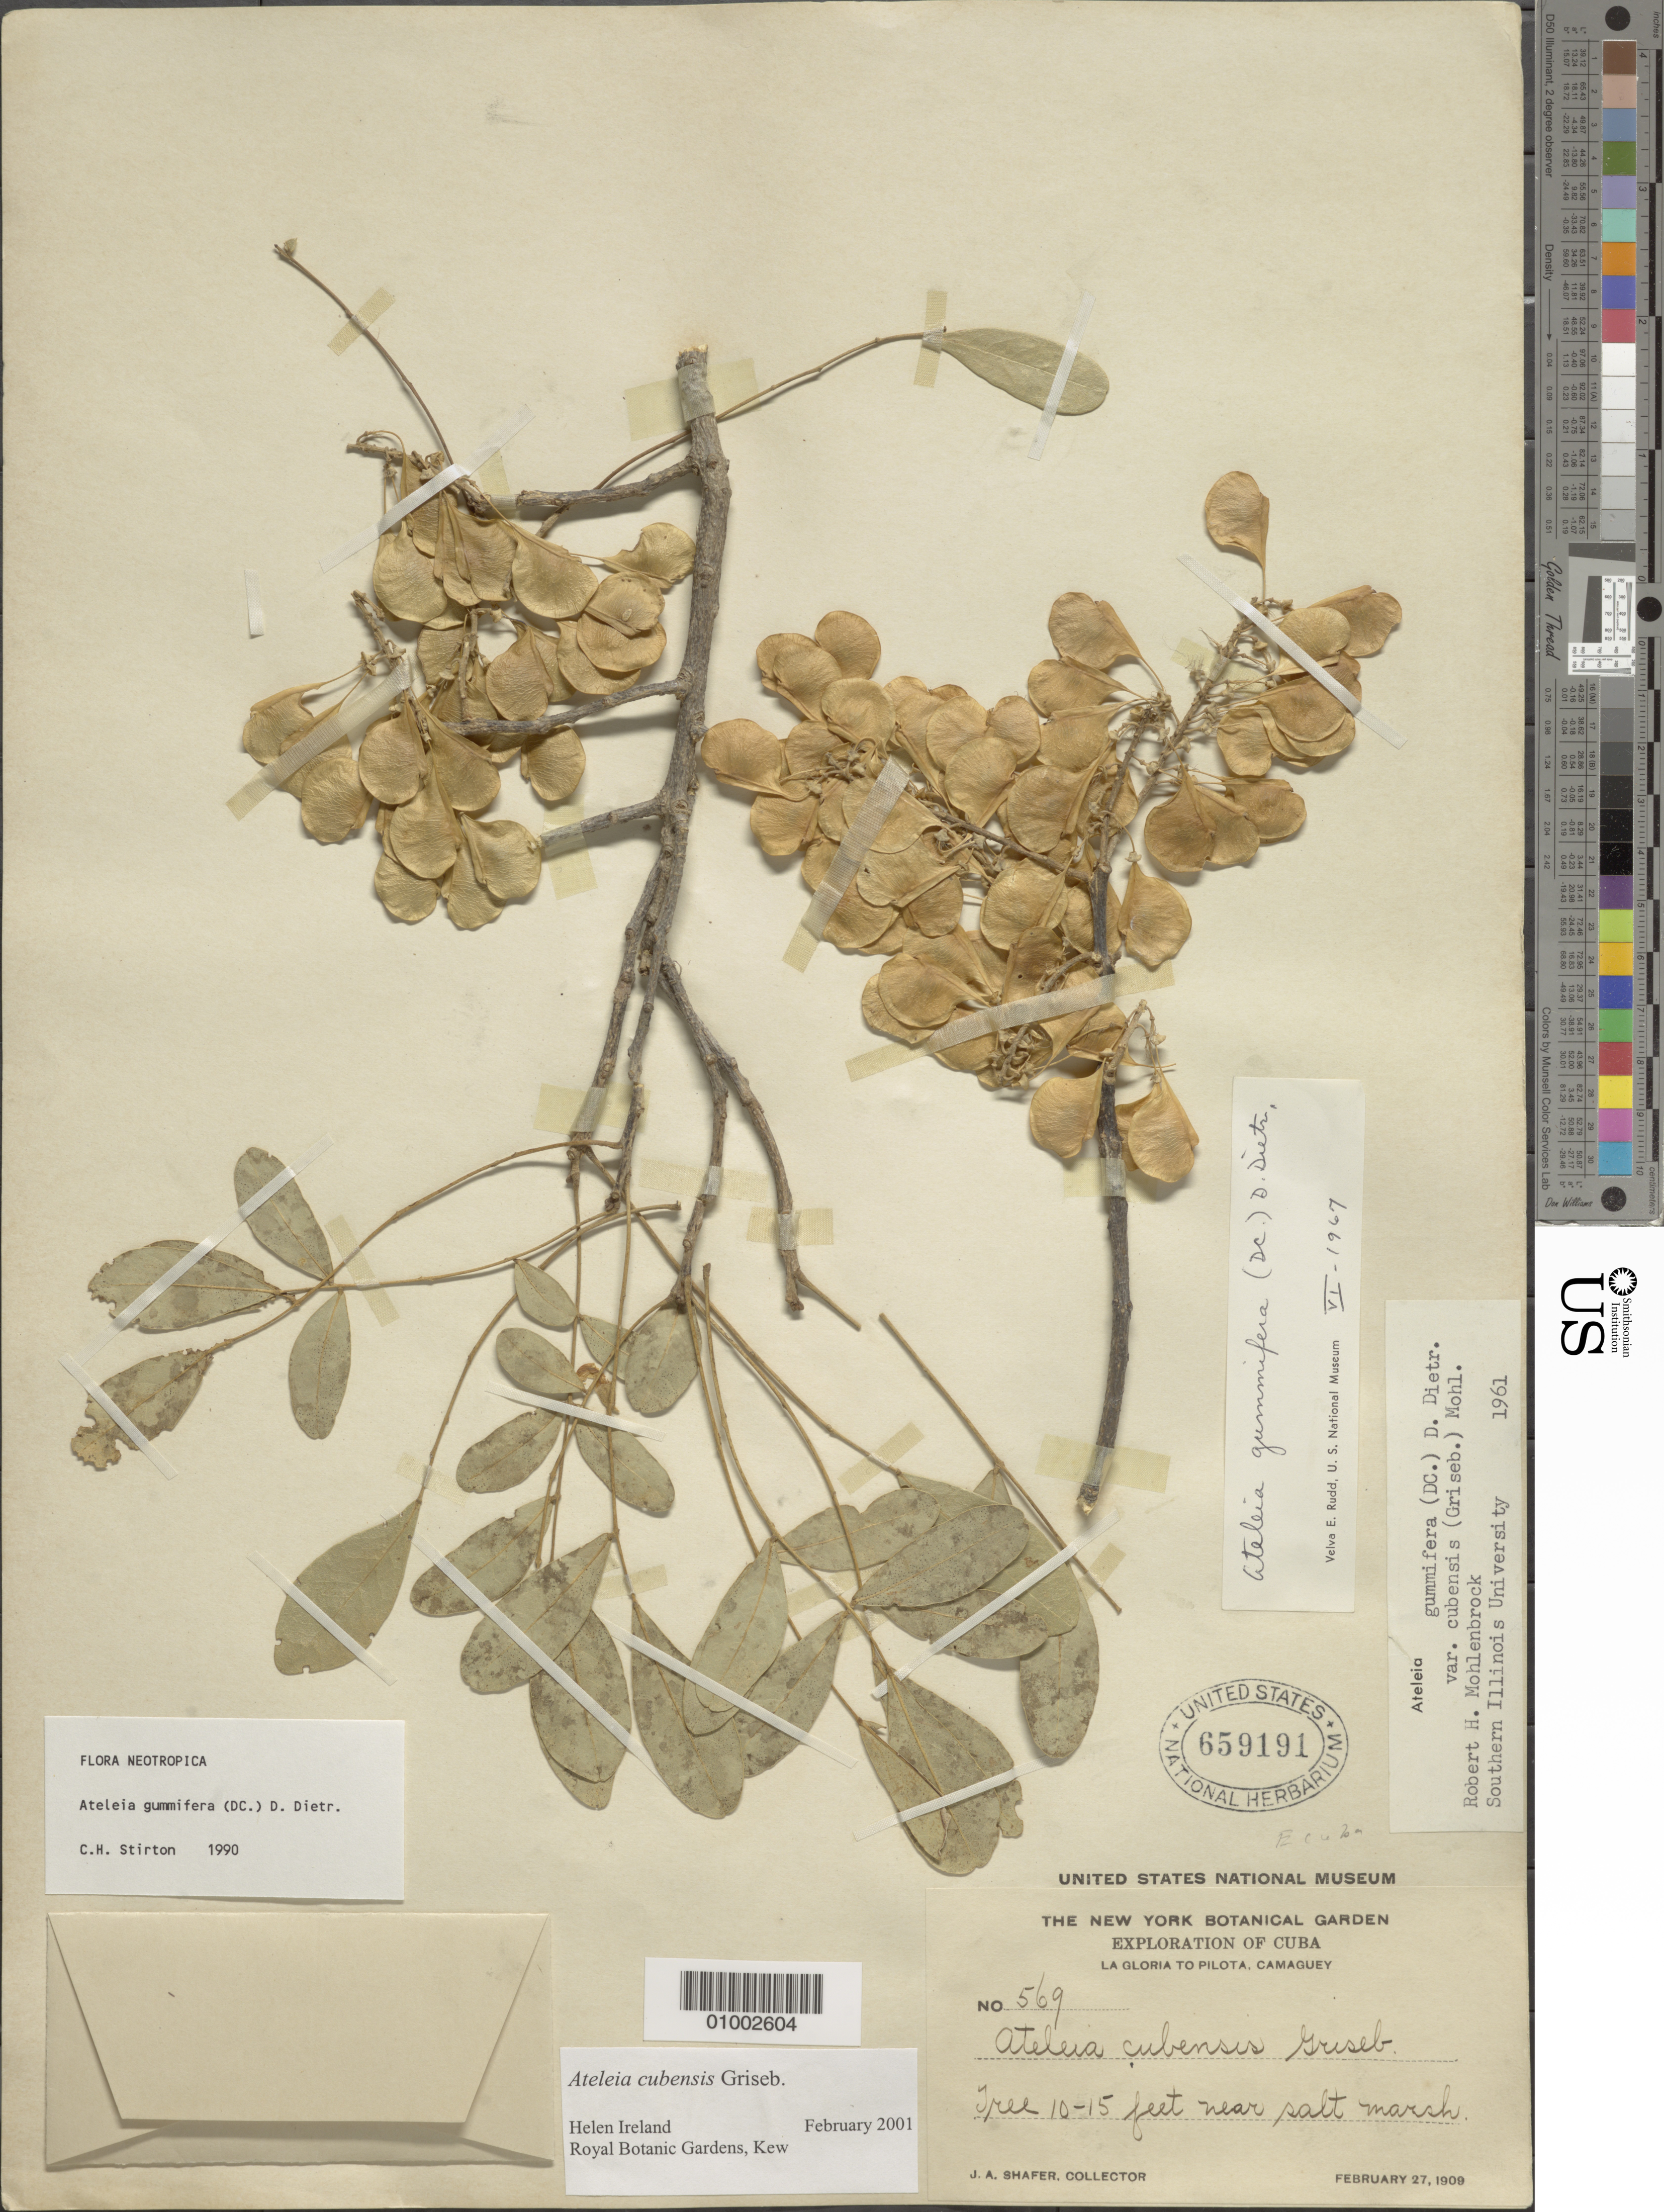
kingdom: Plantae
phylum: Tracheophyta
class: Magnoliopsida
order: Fabales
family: Fabaceae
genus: Ateleia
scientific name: Ateleia gummifera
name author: (Bertero ex DC.) D. Dietr.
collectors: J. A. Shafer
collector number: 569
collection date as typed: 27 Feb 1909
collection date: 1909-02-27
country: Cuba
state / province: Camagüey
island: Cuba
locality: La Gloria To Pilota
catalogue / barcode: US 659191